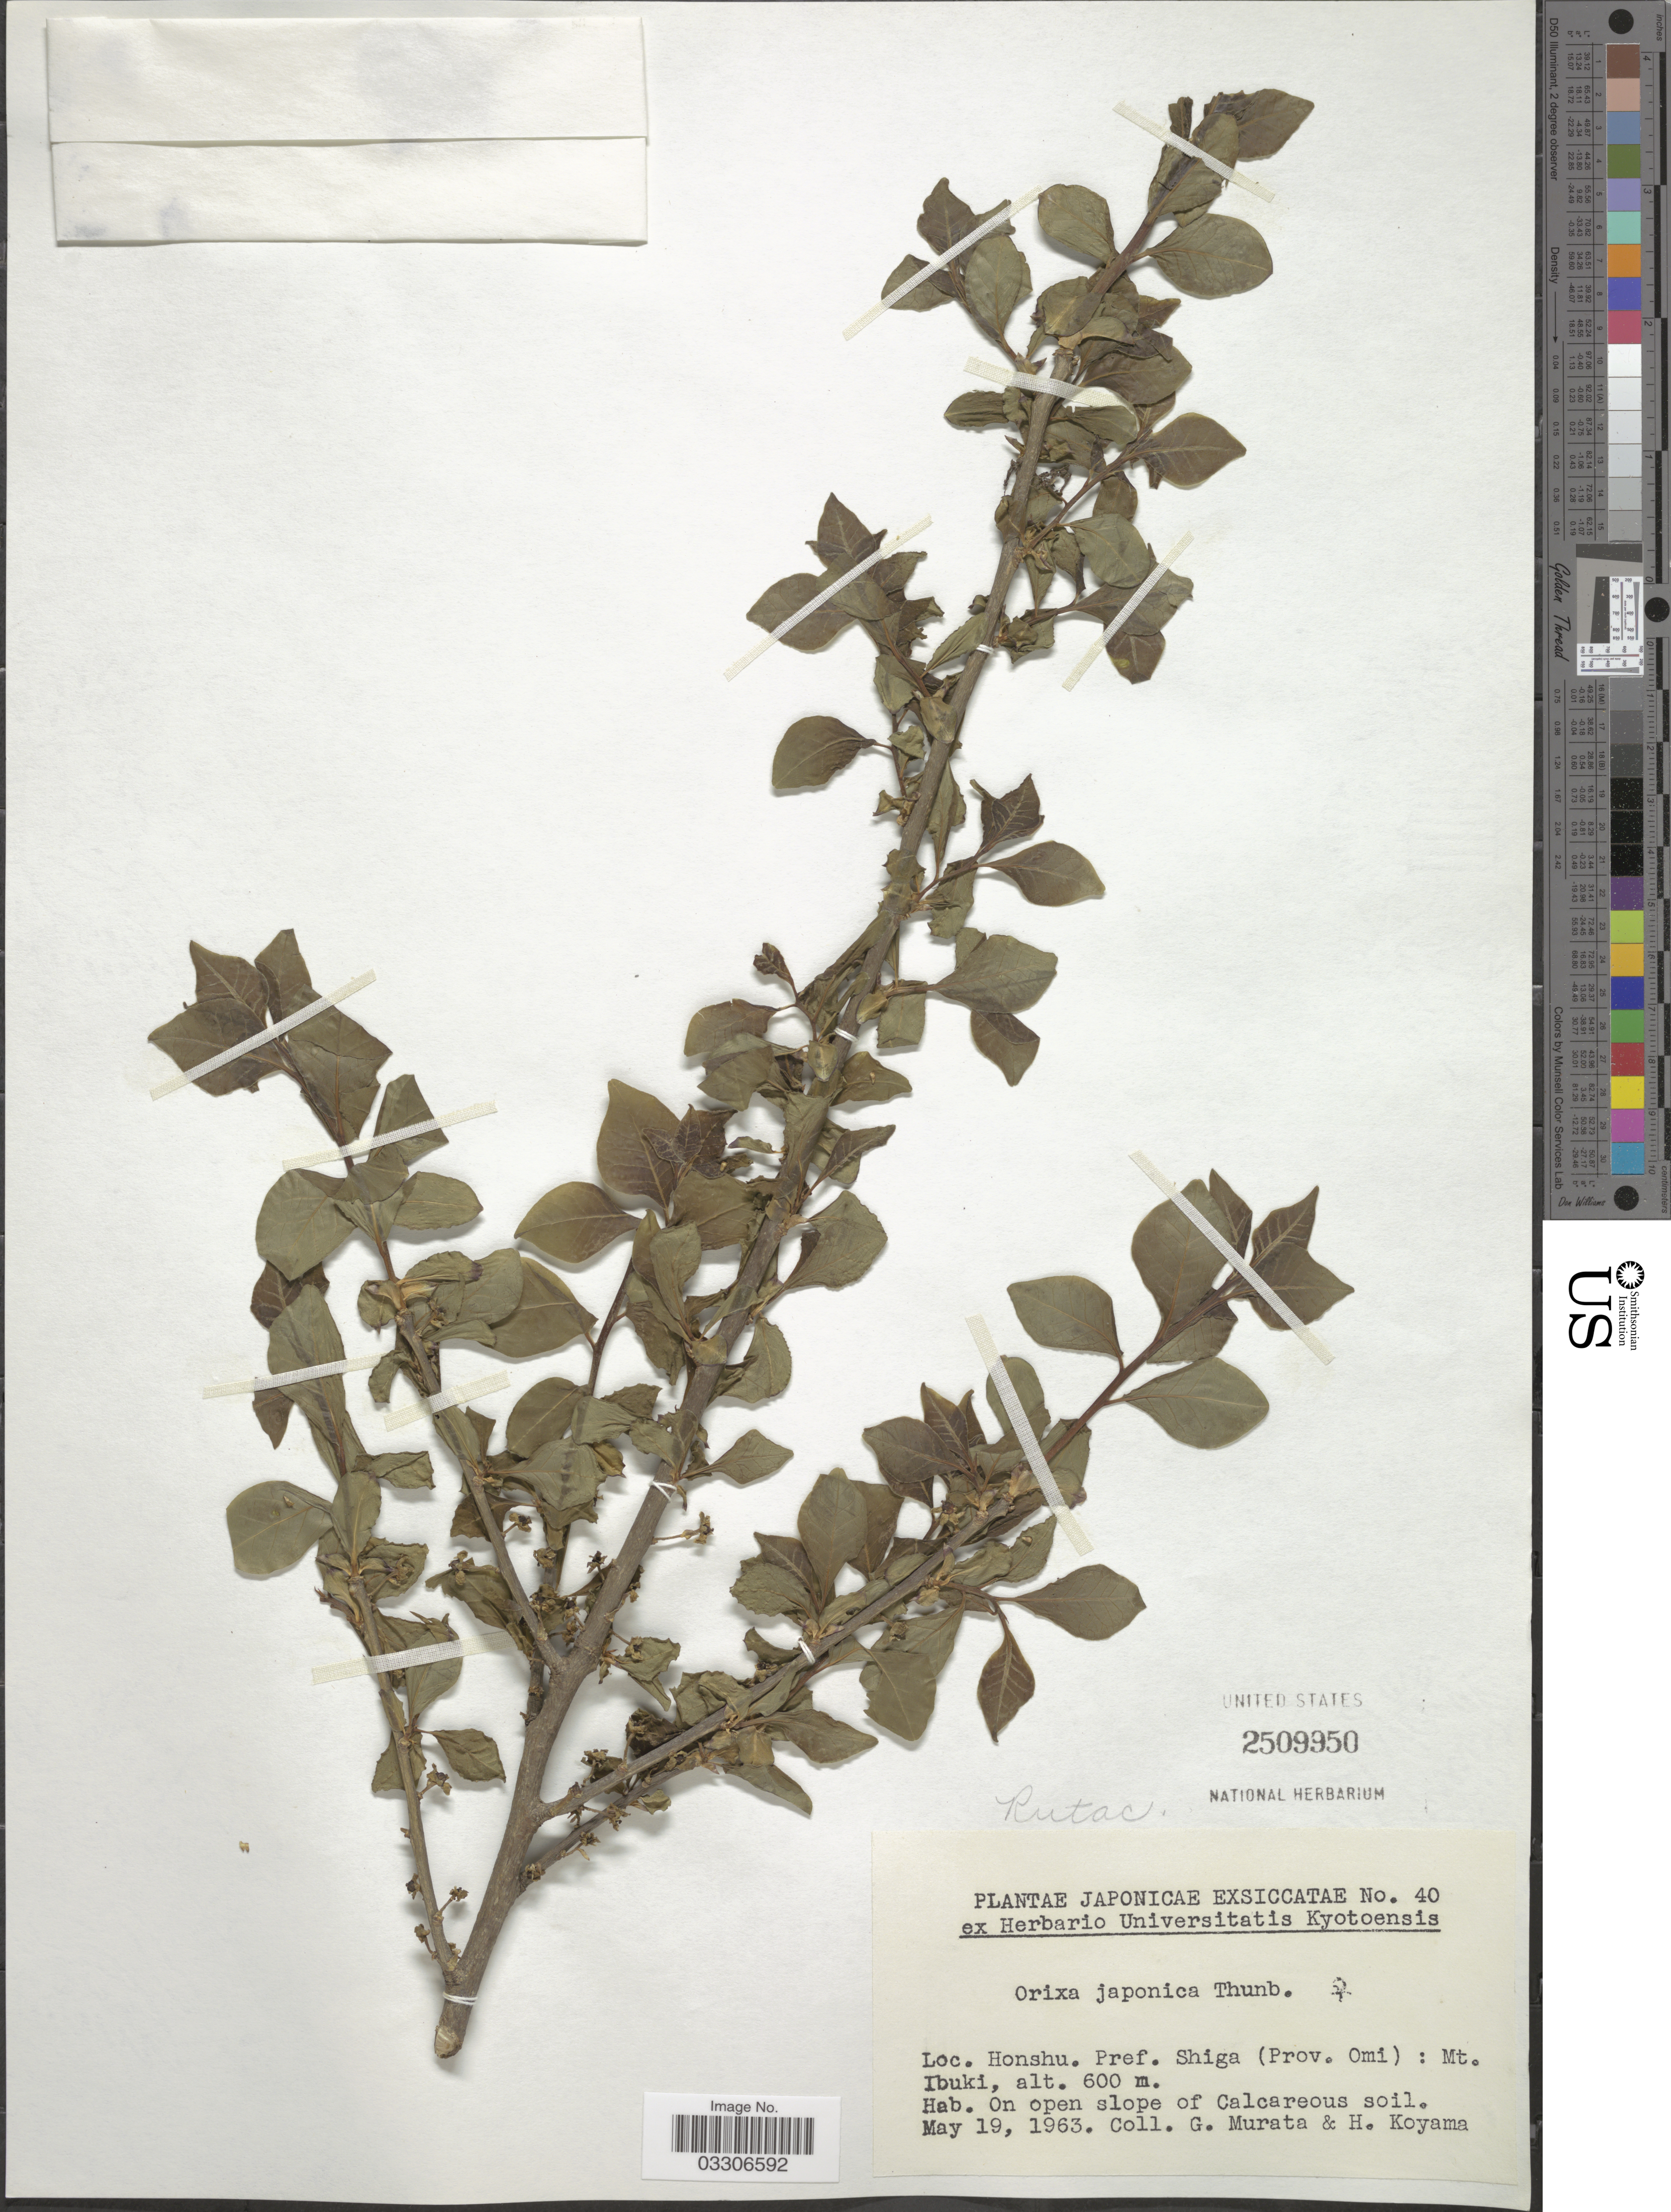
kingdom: Plantae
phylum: Tracheophyta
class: Magnoliopsida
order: Sapindales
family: Rutaceae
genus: Orixa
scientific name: Orixa japonica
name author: Thunb.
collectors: G. Murata & H. Koyama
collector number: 40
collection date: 1963-05-19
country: Japan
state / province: Siga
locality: Honshu. Pref. Shiga (Prov. Omi): Mt. Ibuki.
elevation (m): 600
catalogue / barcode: US 2509950